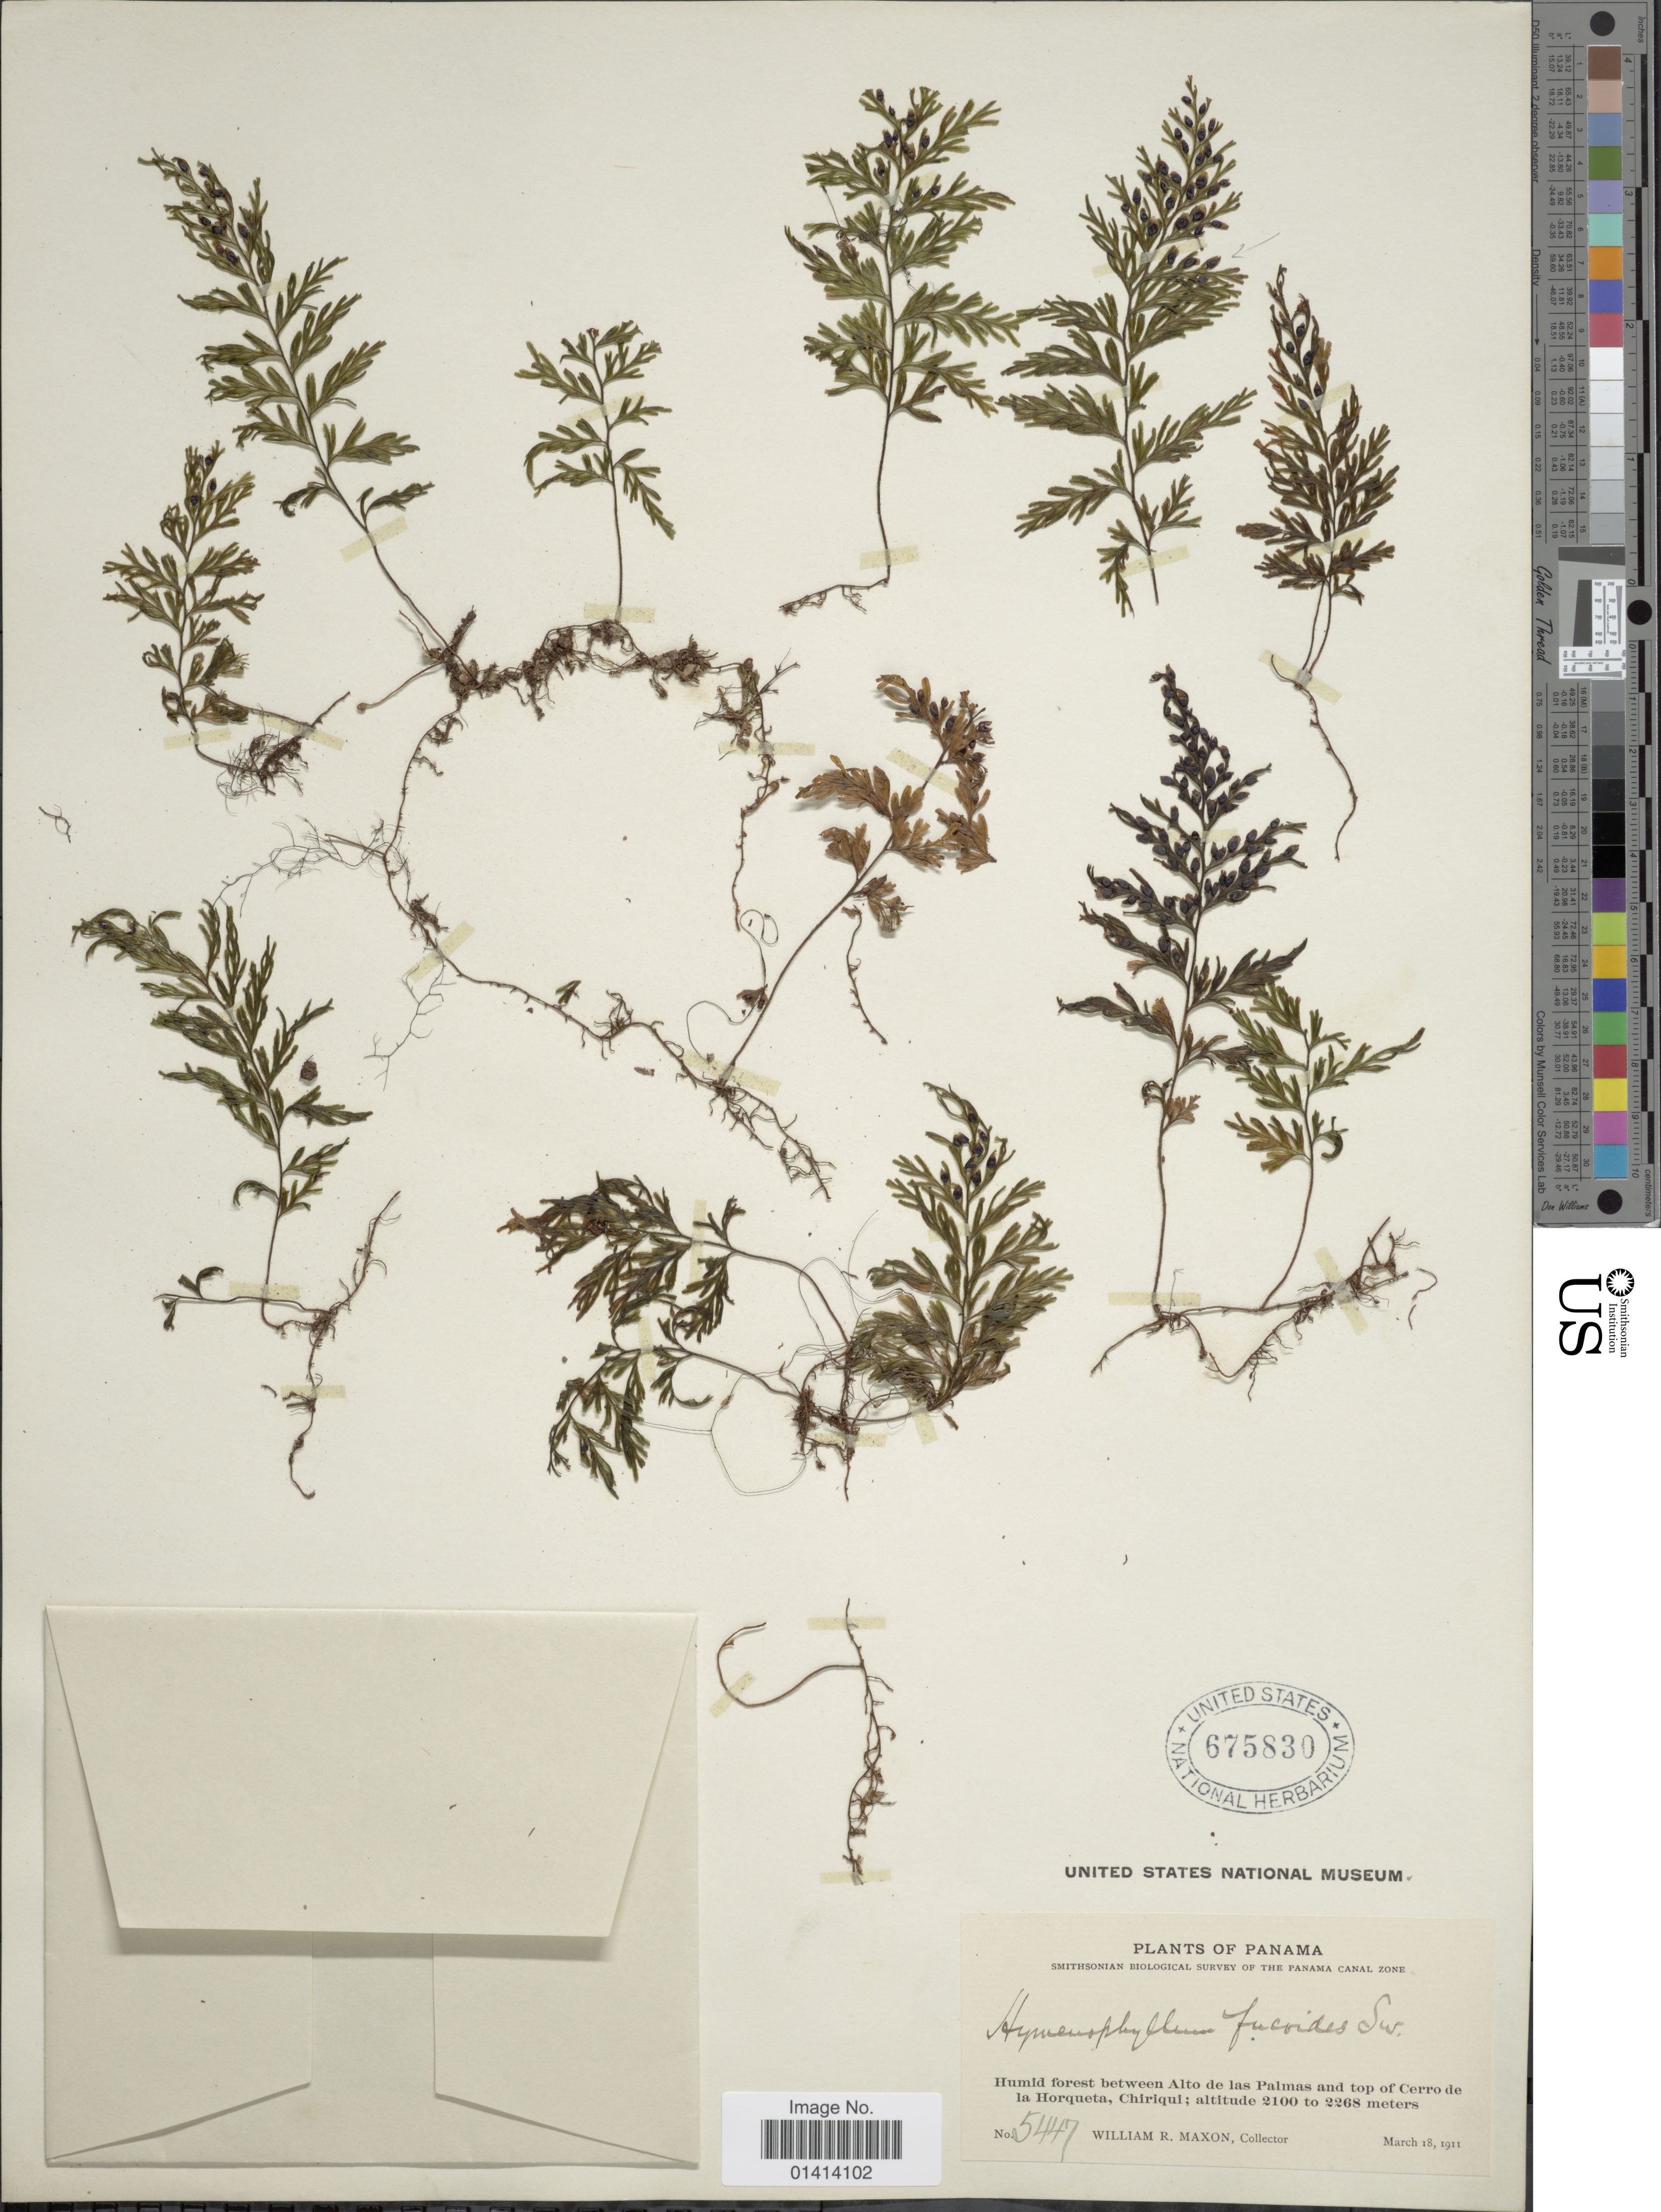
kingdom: Plantae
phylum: Tracheophyta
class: Polypodiopsida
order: Hymenophyllales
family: Hymenophyllaceae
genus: Hymenophyllum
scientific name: Hymenophyllum fucoides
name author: (Sw.) Sw.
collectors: W. R. Maxon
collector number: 5447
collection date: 1911-03-18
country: Panama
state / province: Chiriqui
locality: Humid forest between Alto de las Palmas and top of Cerro de la Horqueta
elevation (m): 2100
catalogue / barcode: US 675830